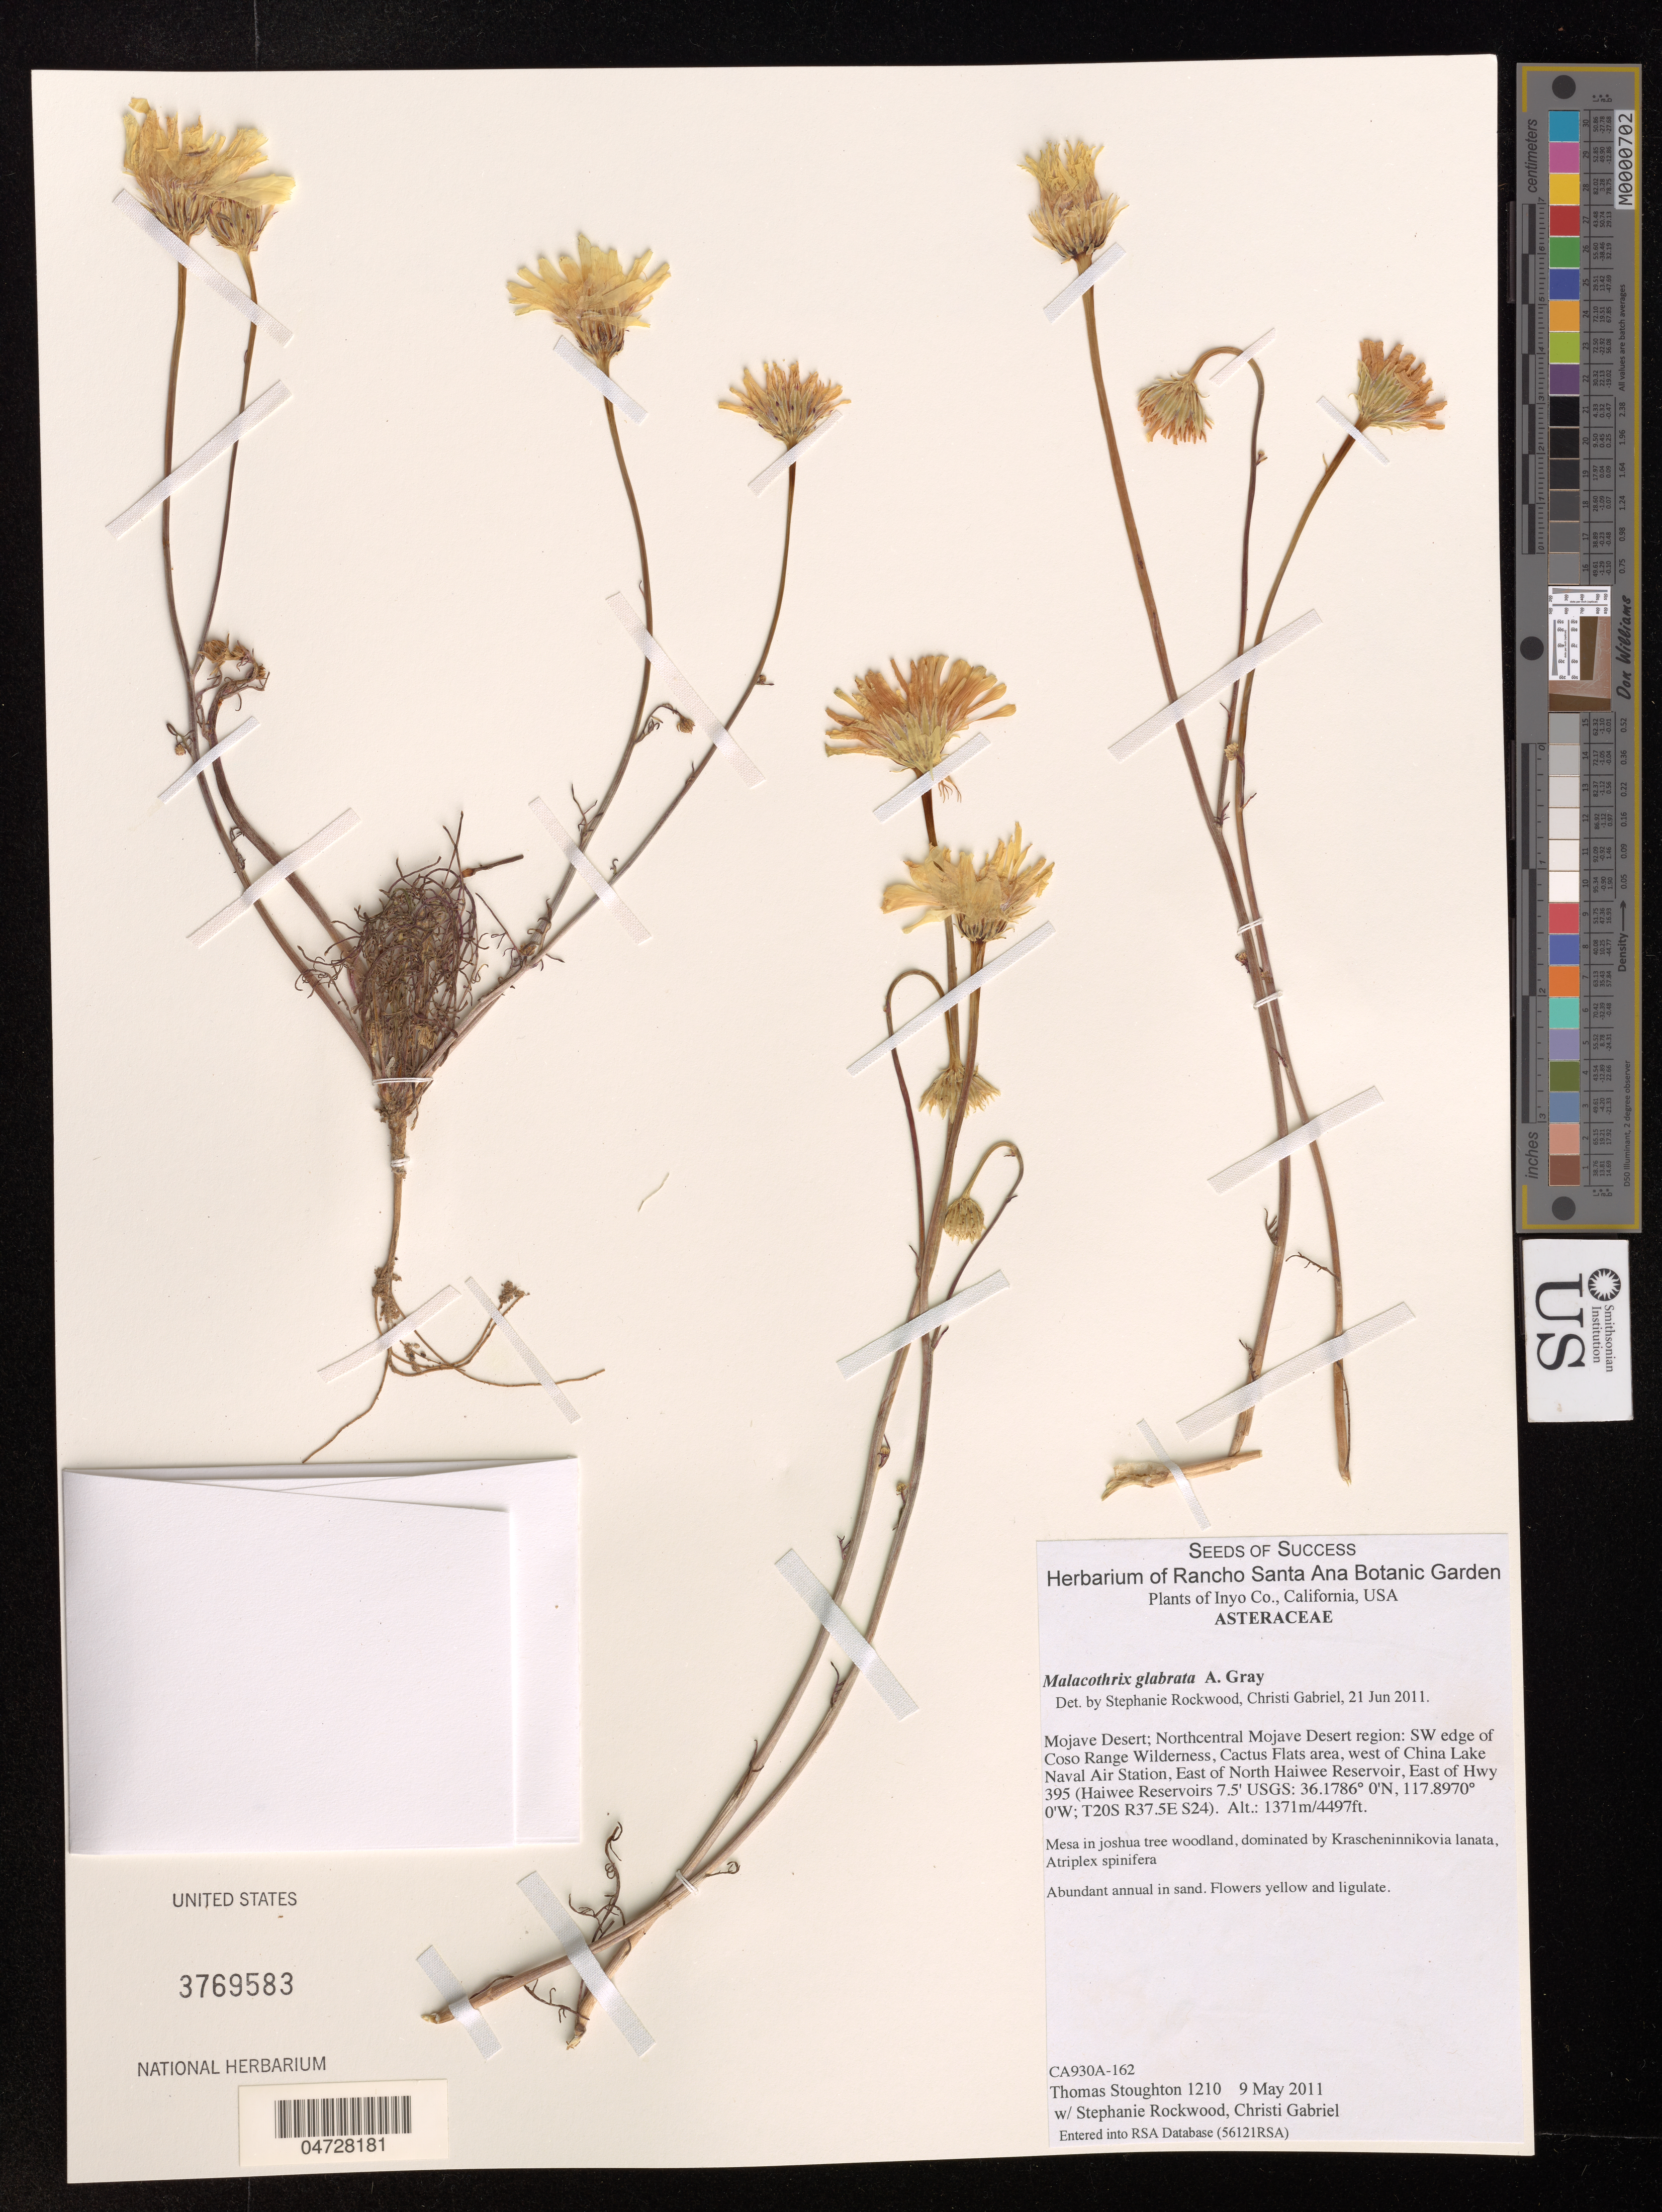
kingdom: Plantae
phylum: Tracheophyta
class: Magnoliopsida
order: Asterales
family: Asteraceae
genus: Malacothrix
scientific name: Malacothrix glabrata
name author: (A. Gray ex D.C. Eaton) A. Gray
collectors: T. Stoughton & S. Rockwood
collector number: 1210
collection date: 2011-05-09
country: United States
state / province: California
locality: Inyo Co. Mojave Desert; Northcentral Mojave Desert region: SW edge of Coso Range Wilderness, Cactus Flats area, west of China Lake Naval Air Station, East of North Haiwee Reservoir, East of Hwy 395 (Haiwee Reservoirs 7.5' USGS: T20S, R37.5E S24).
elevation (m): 1371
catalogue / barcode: US 3769583